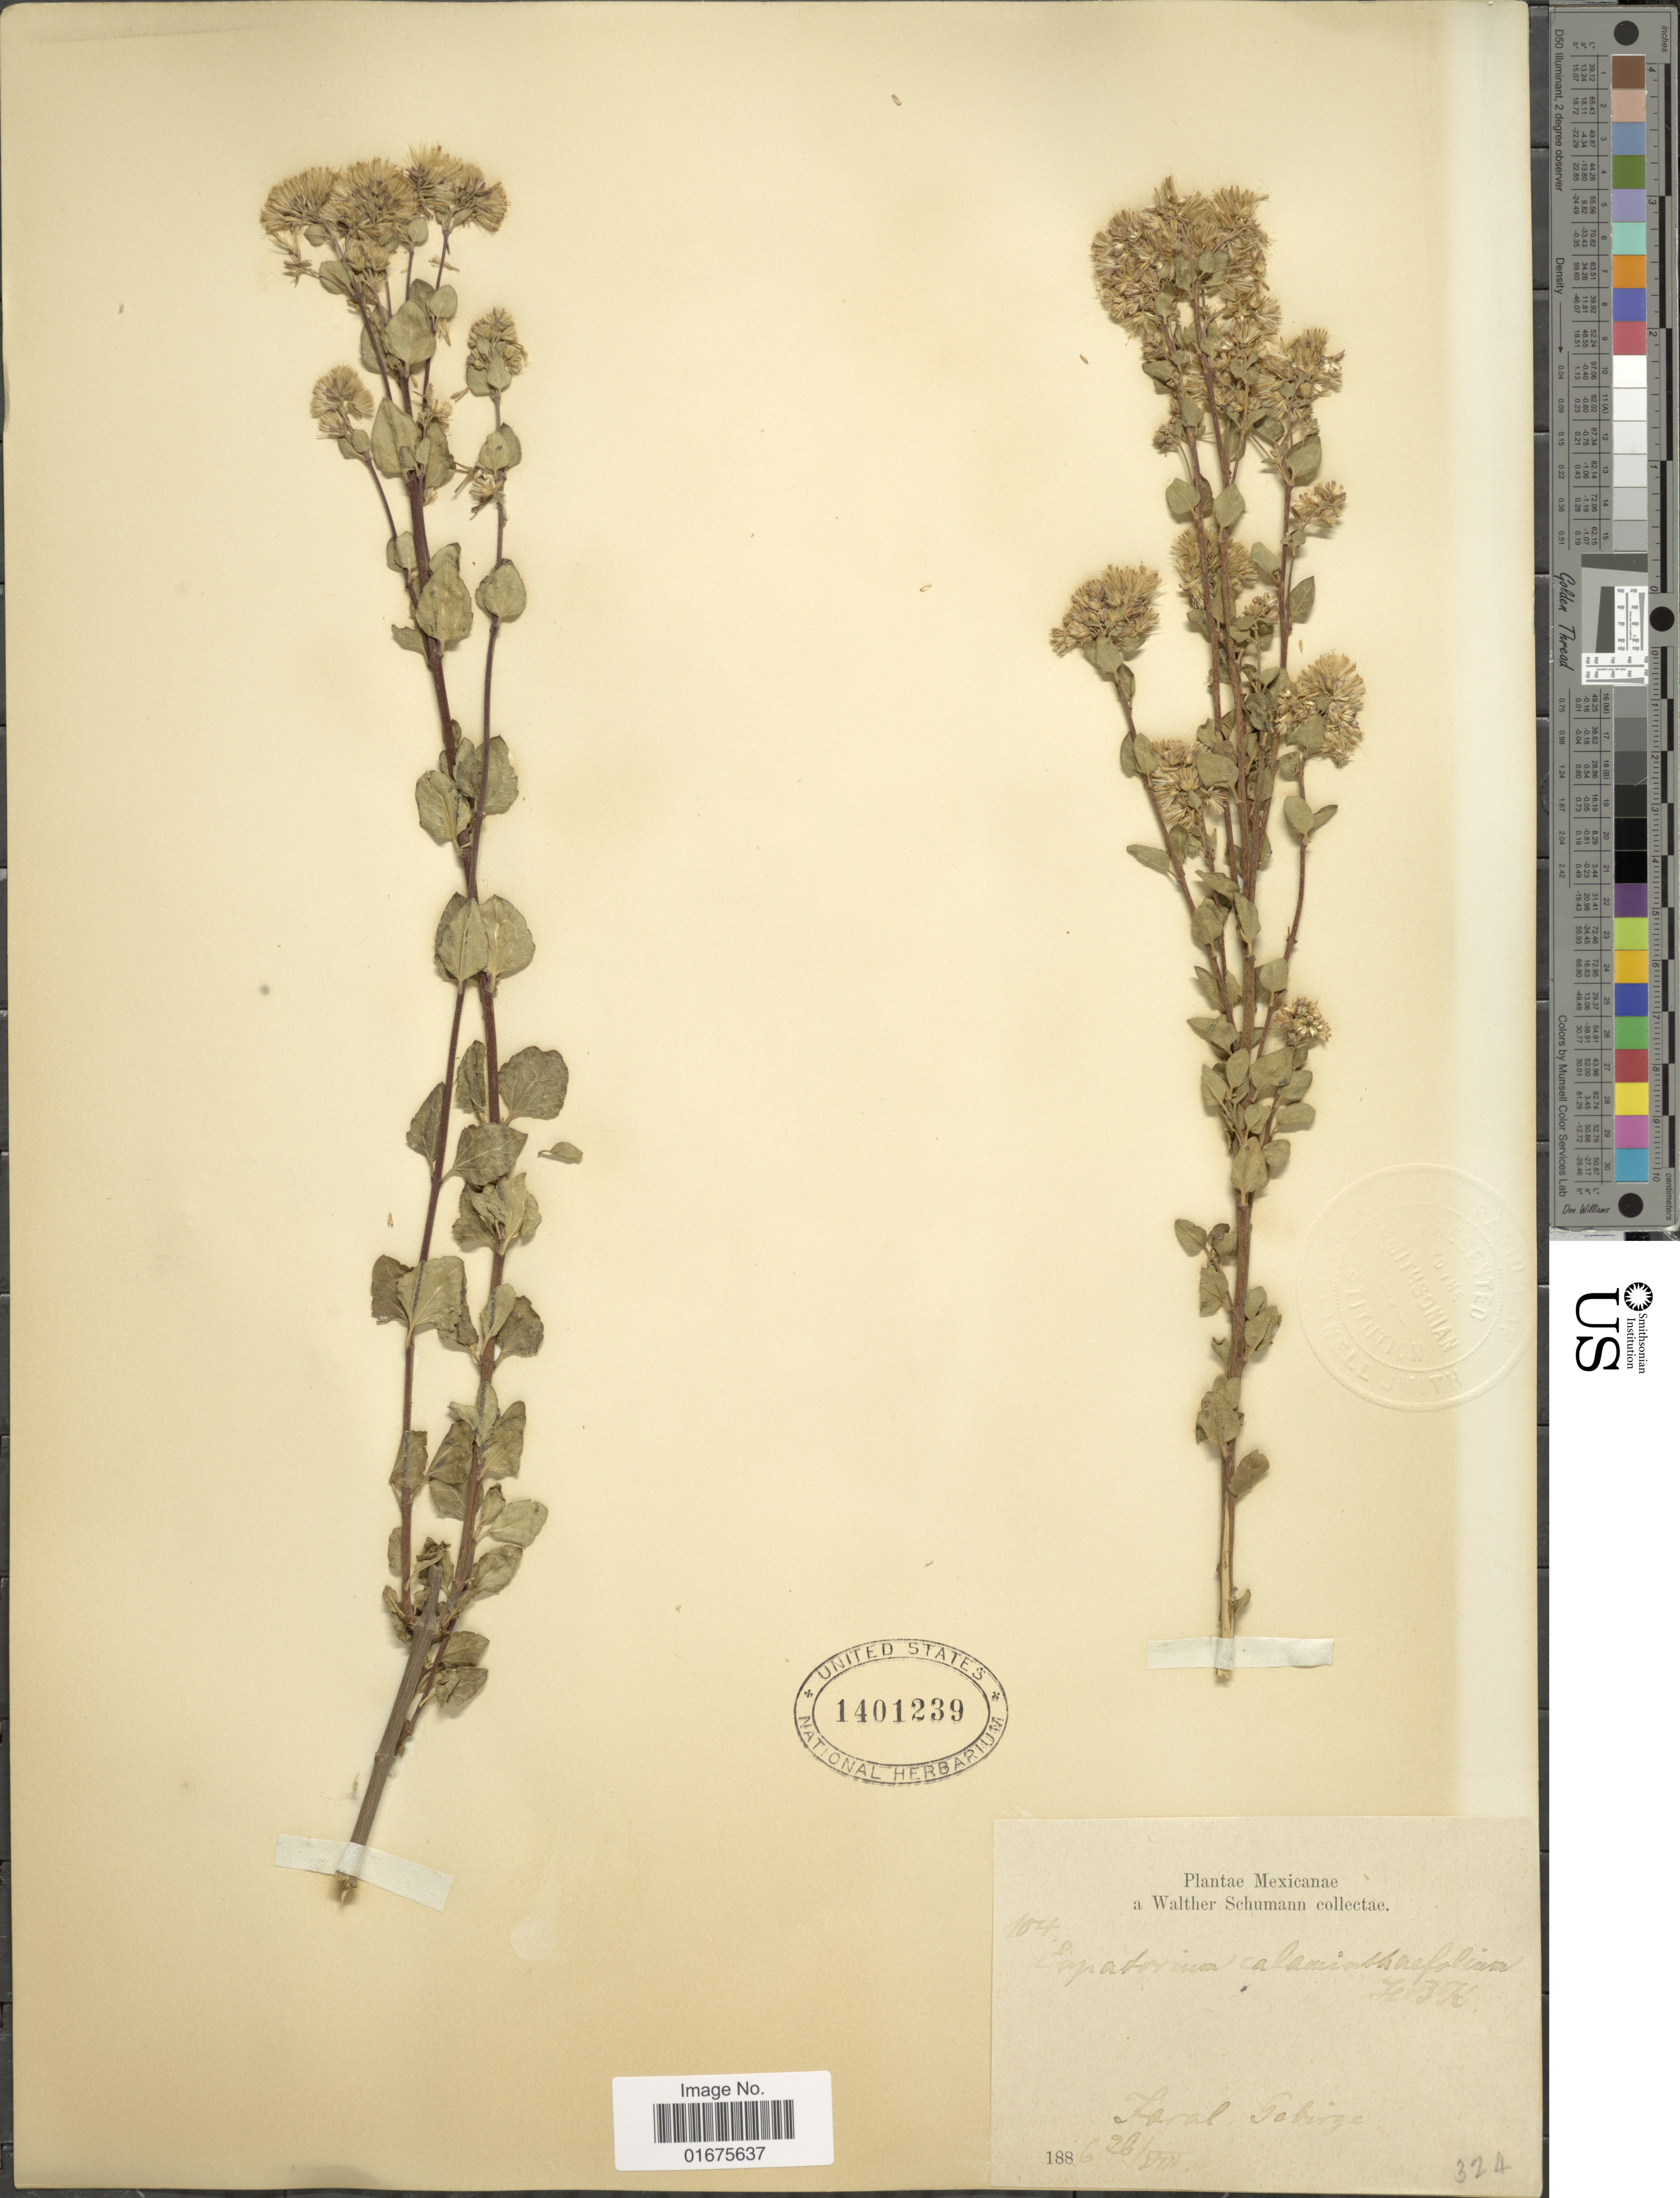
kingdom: Plantae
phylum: Tracheophyta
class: Magnoliopsida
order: Asterales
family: Asteraceae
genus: Ageratina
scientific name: Ageratina calaminthaefolia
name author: (Kunth) R.M. King & H. Rob.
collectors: W. Schumann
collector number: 324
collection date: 1886-08-26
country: Mexico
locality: Faral Gebirge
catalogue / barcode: US 140239